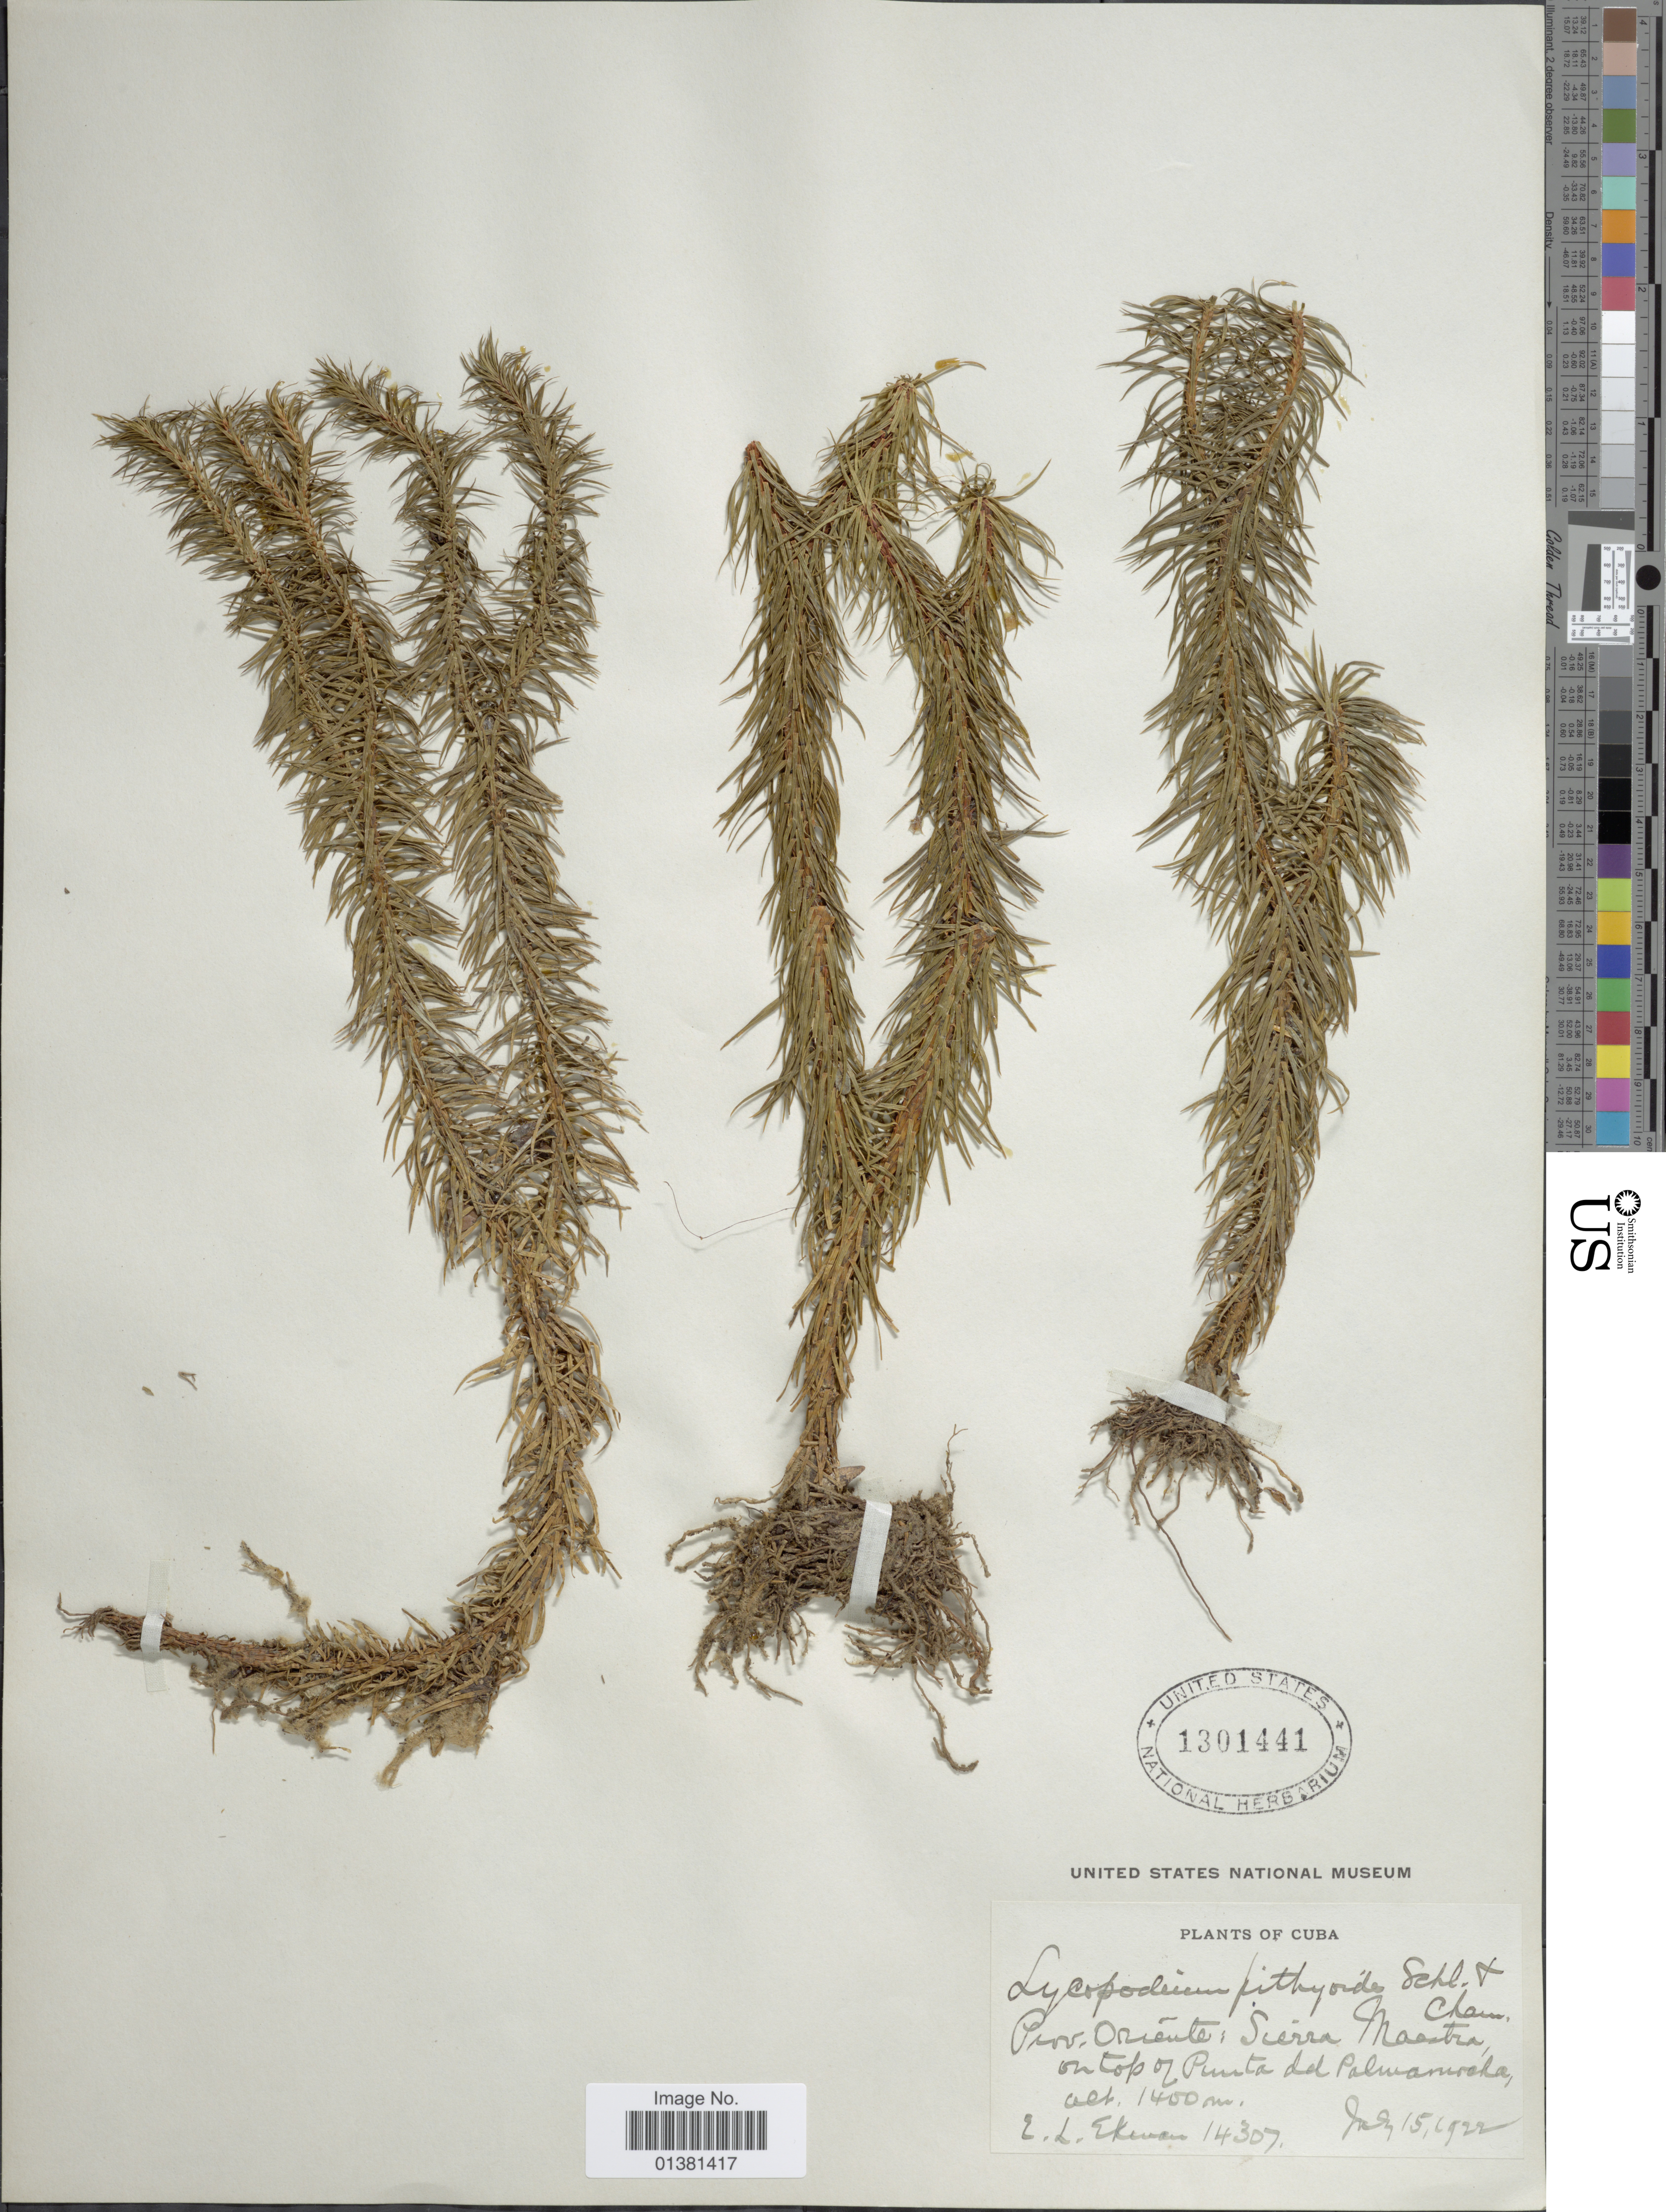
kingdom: Plantae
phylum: Tracheophyta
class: Lycopodiopsida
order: Lycopodiales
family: Lycopodiaceae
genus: Phlegmariurus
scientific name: Phlegmariurus pithyoides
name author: (Schltdl. & Cham.) B. Øllg.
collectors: E. L. Ekman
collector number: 14307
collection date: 1922-07-15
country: Cuba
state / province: Oriente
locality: Sierra Maestra on top of Punta del Palmamocha.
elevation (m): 1400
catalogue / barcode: US 1301441